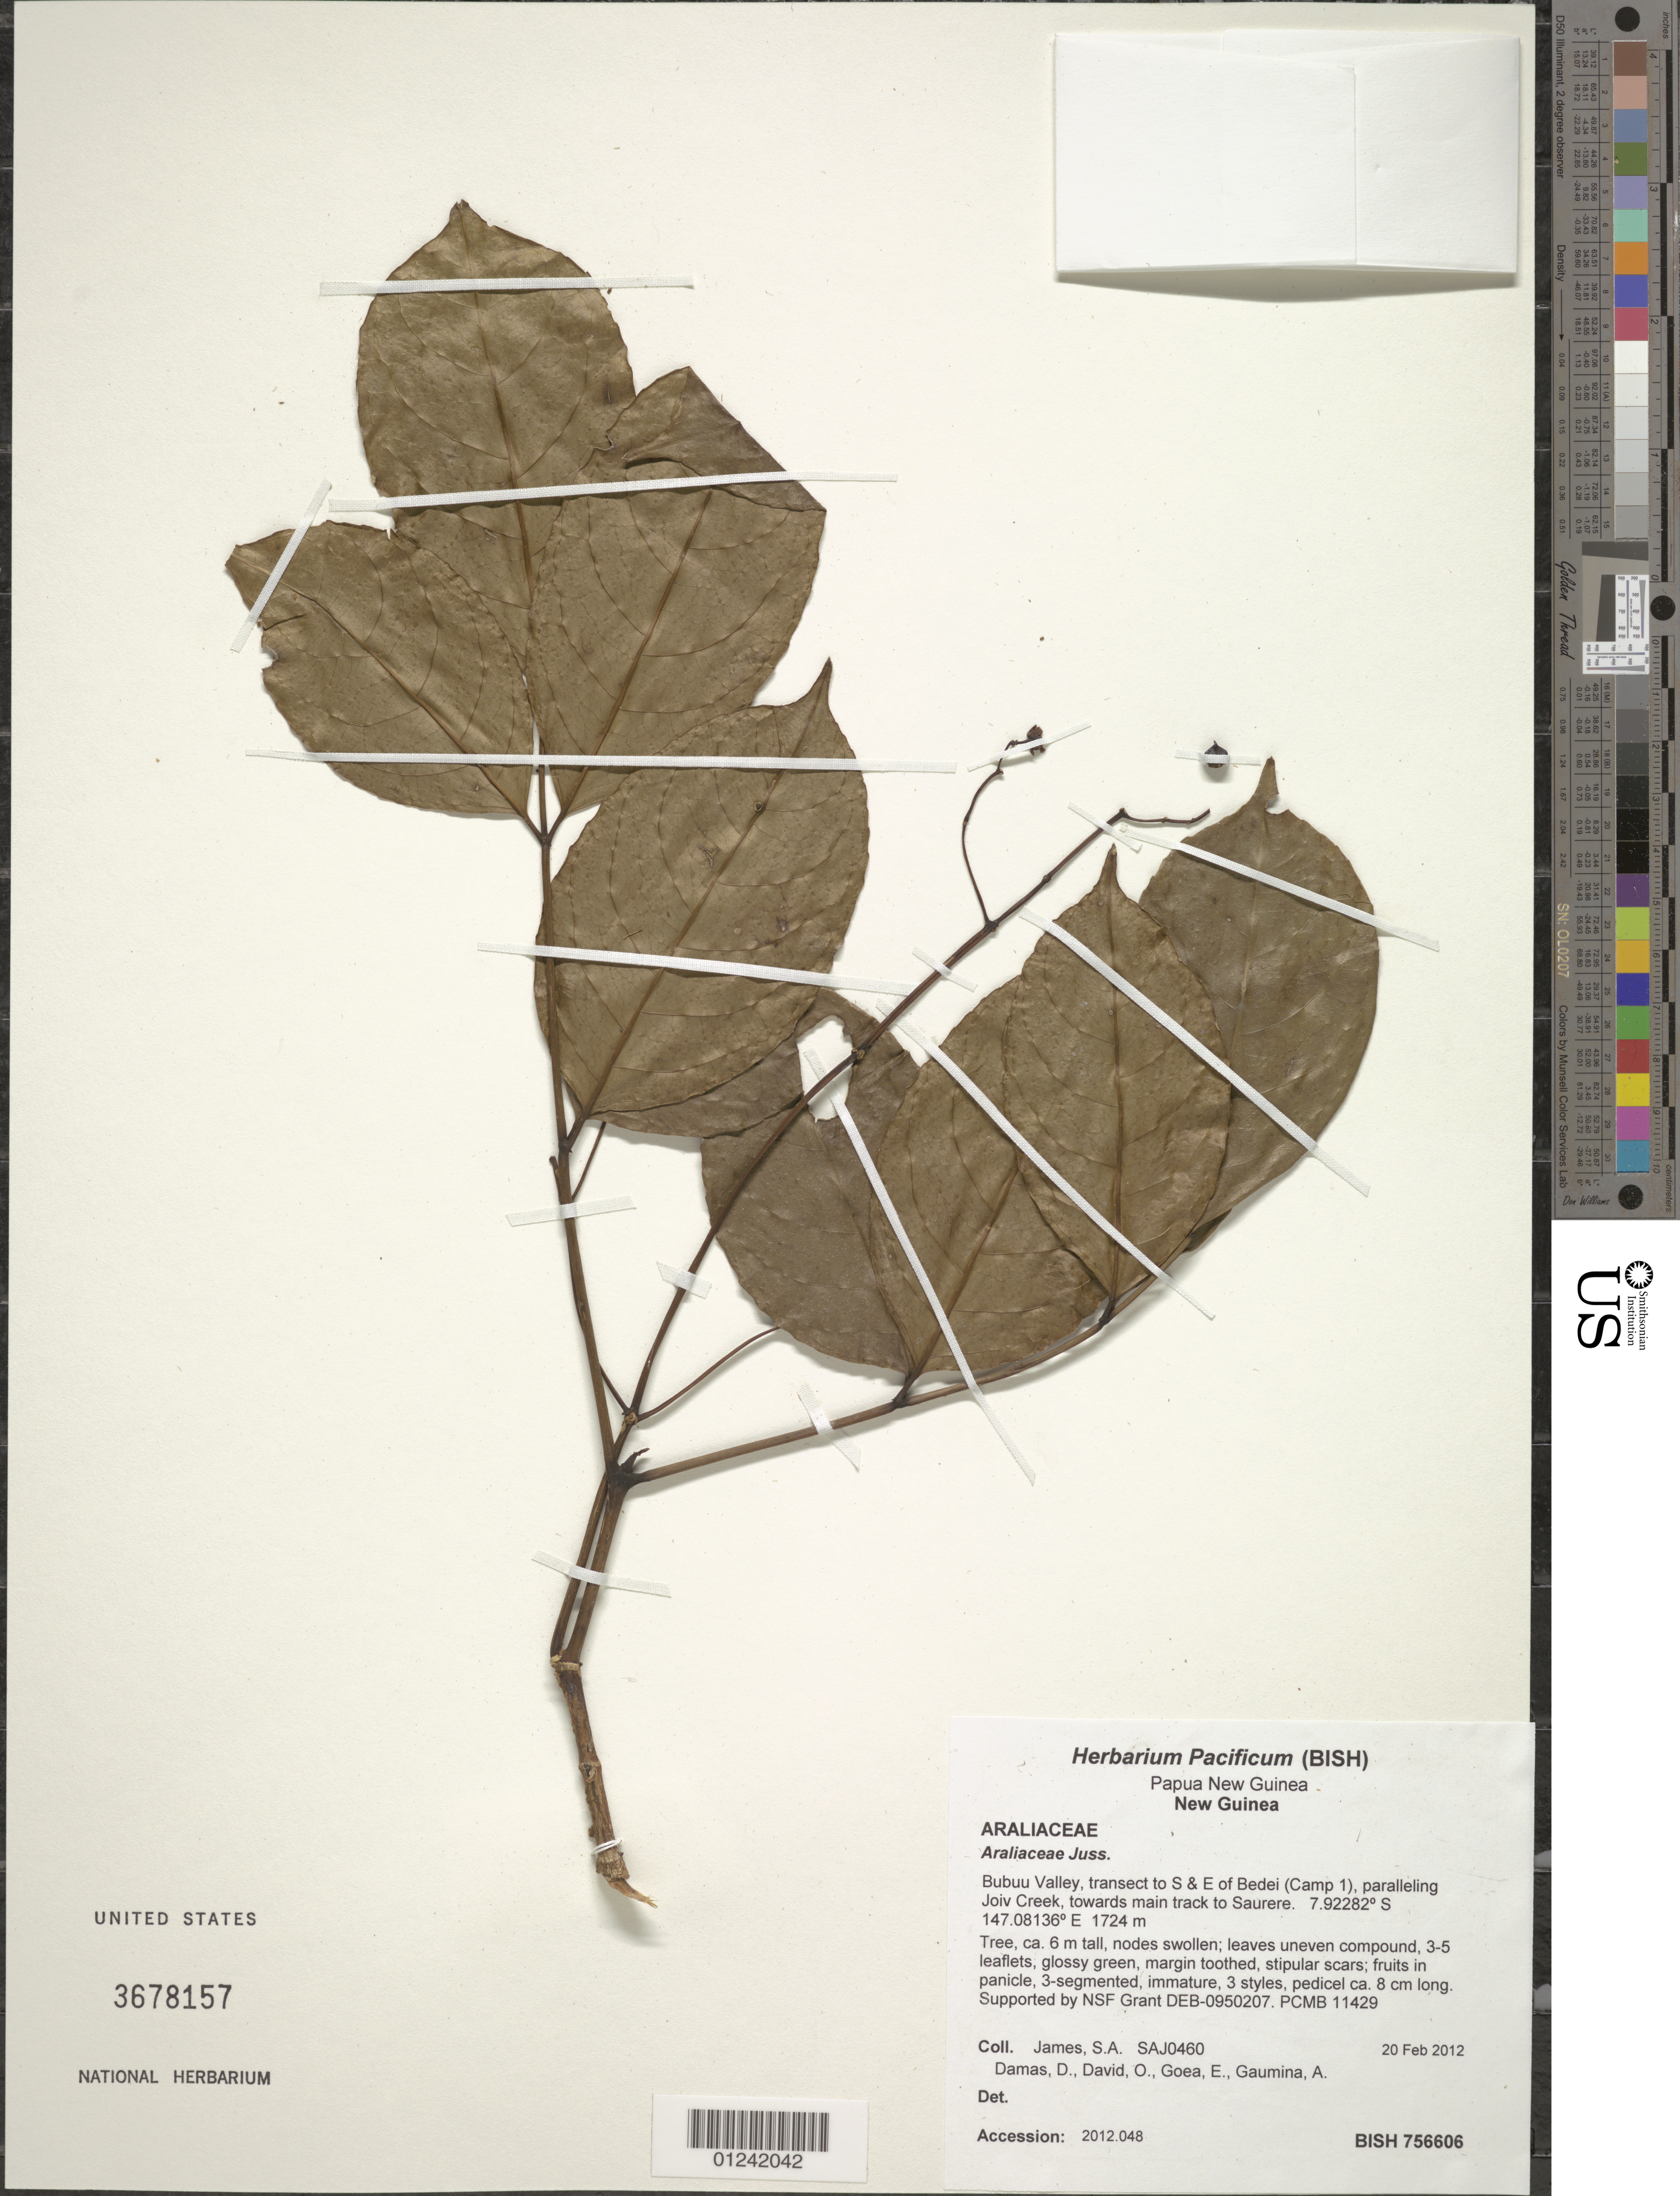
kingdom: Plantae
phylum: Tracheophyta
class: Magnoliopsida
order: Apiales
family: Araliaceae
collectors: S. James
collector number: SAJ0460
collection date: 2012-02-20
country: Papua New Guinea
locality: Bubuu Valey, transect to S & E of Bedei, paralleling Joiv Creek, towards main track to Saurere.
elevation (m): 1724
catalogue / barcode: US 3678157